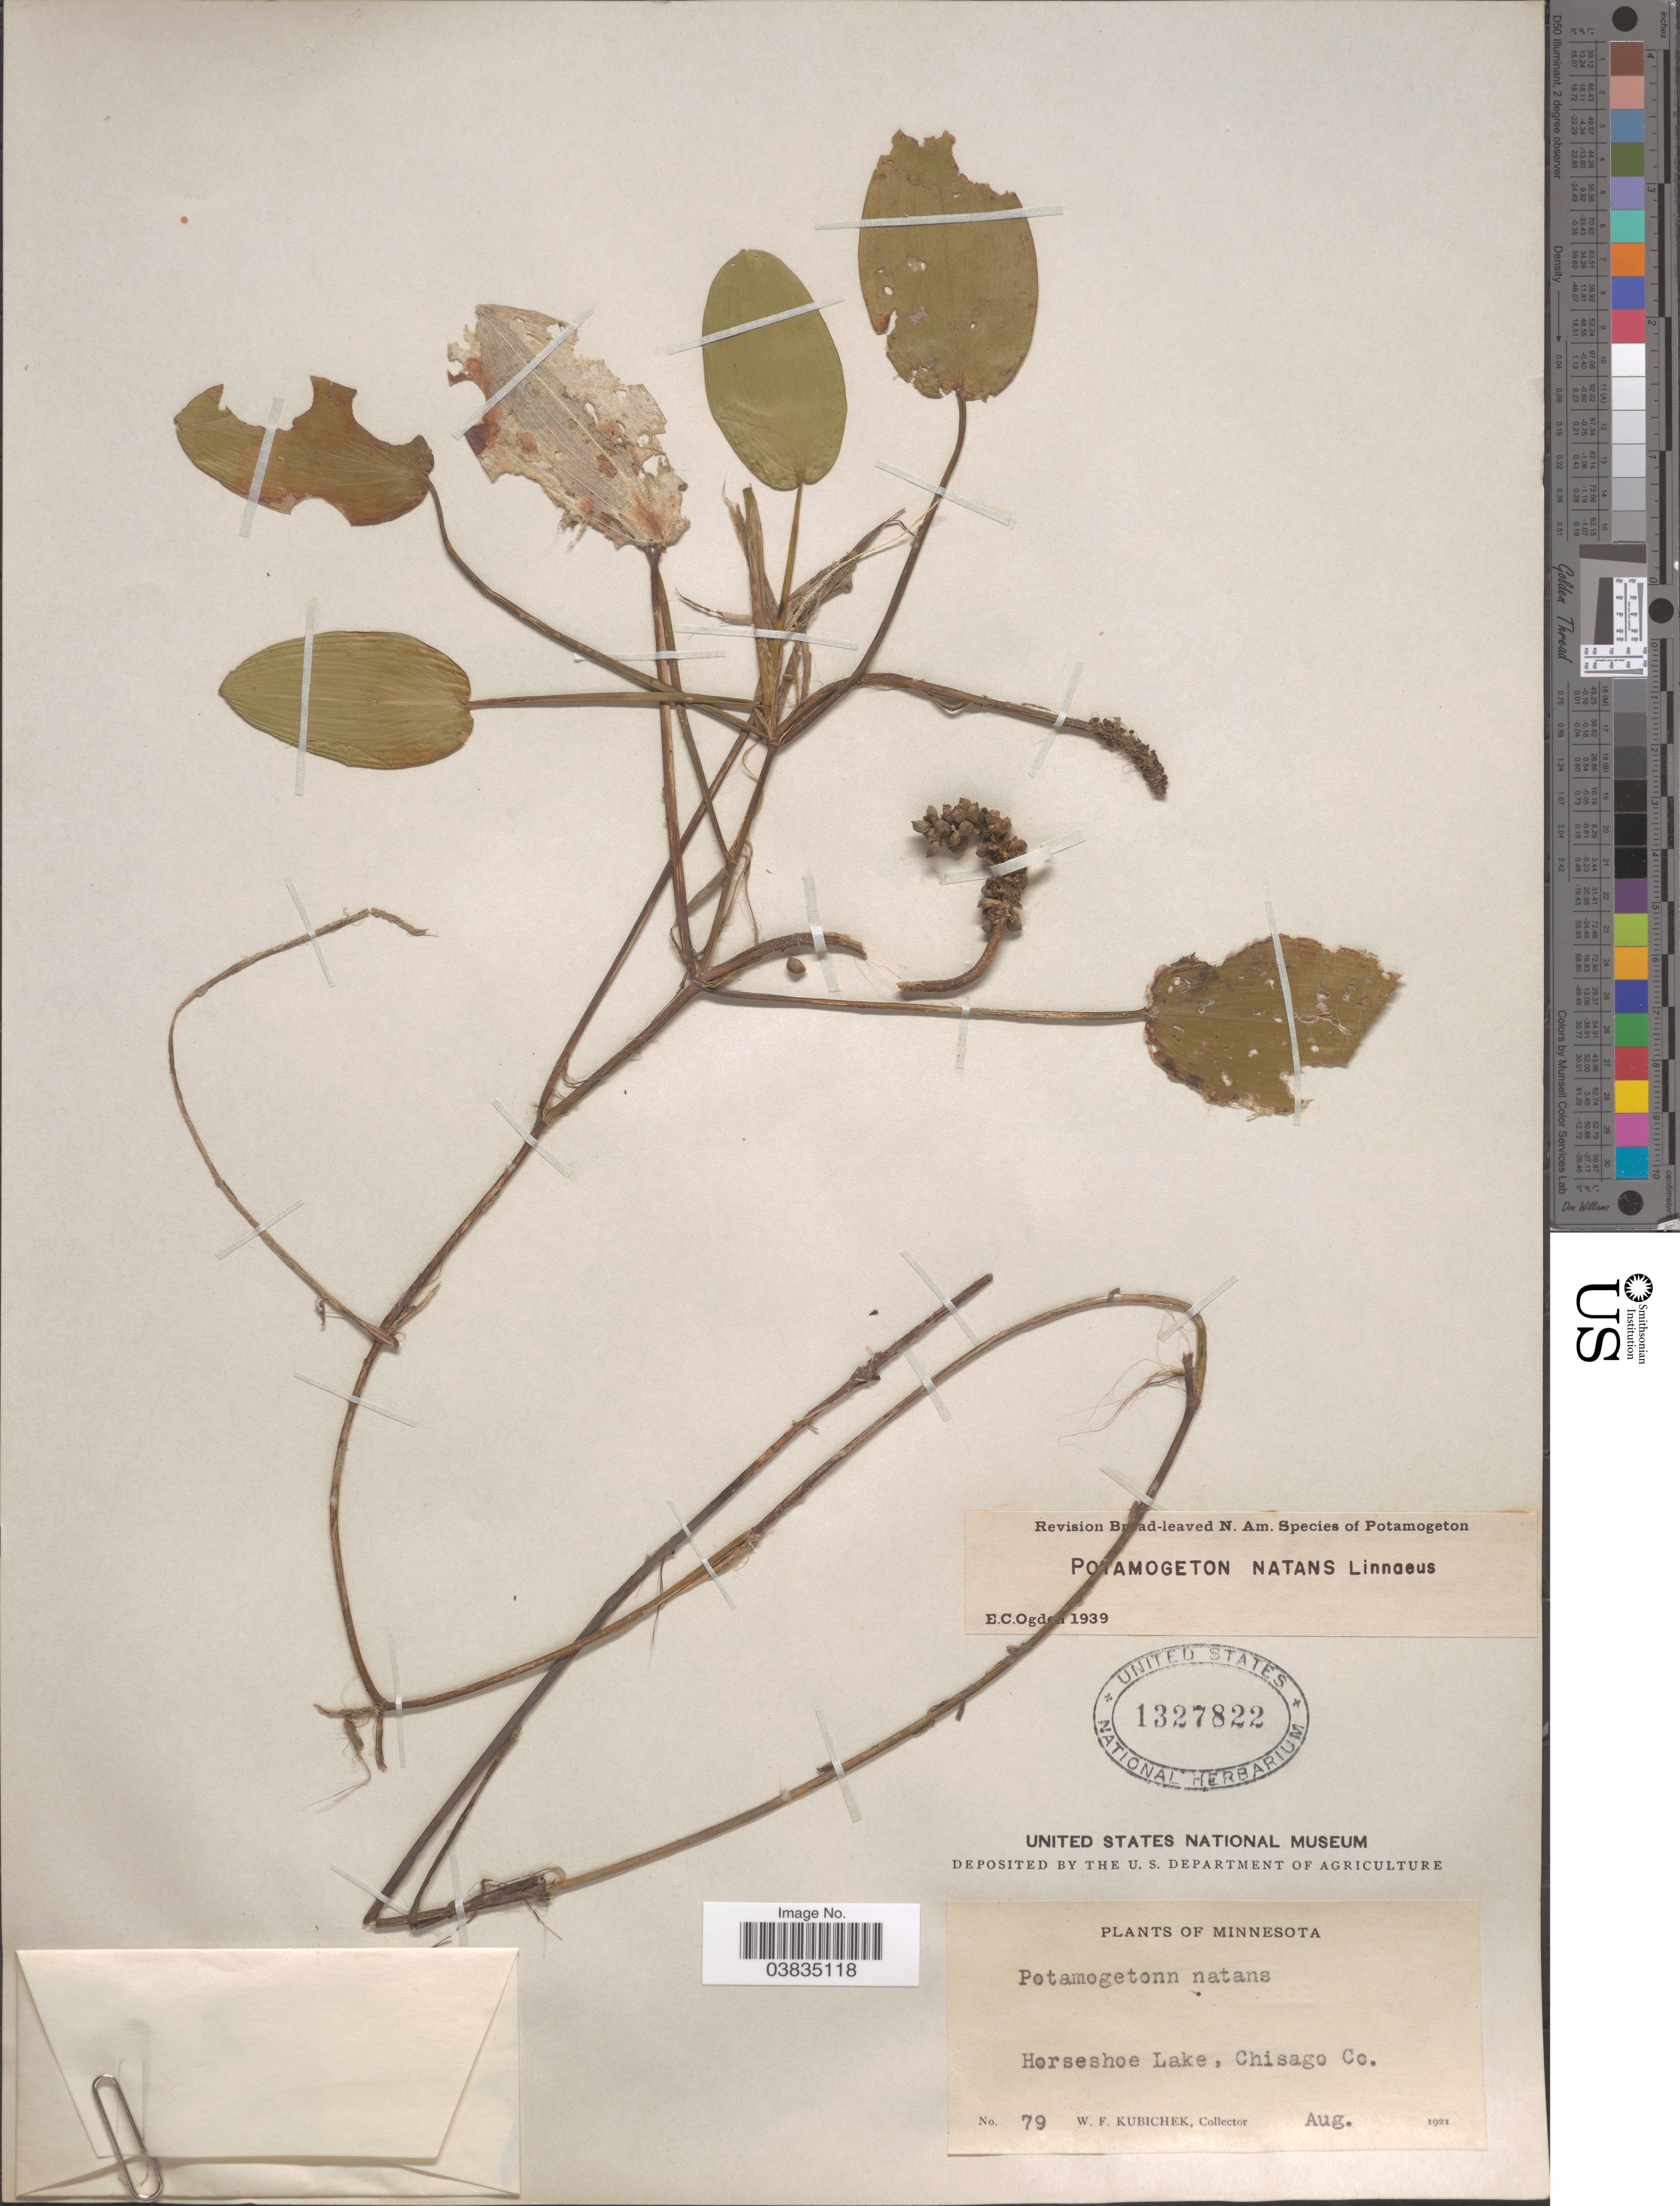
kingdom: Plantae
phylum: Tracheophyta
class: Liliopsida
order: Alismatales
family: Potamogetonaceae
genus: Potamogeton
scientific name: Potamogeton natans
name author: L.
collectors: W. Kubichek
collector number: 79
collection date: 1921-08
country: United States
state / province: Minnesota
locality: Horseshoe Lake, Chisago Co.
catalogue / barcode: US 1327822